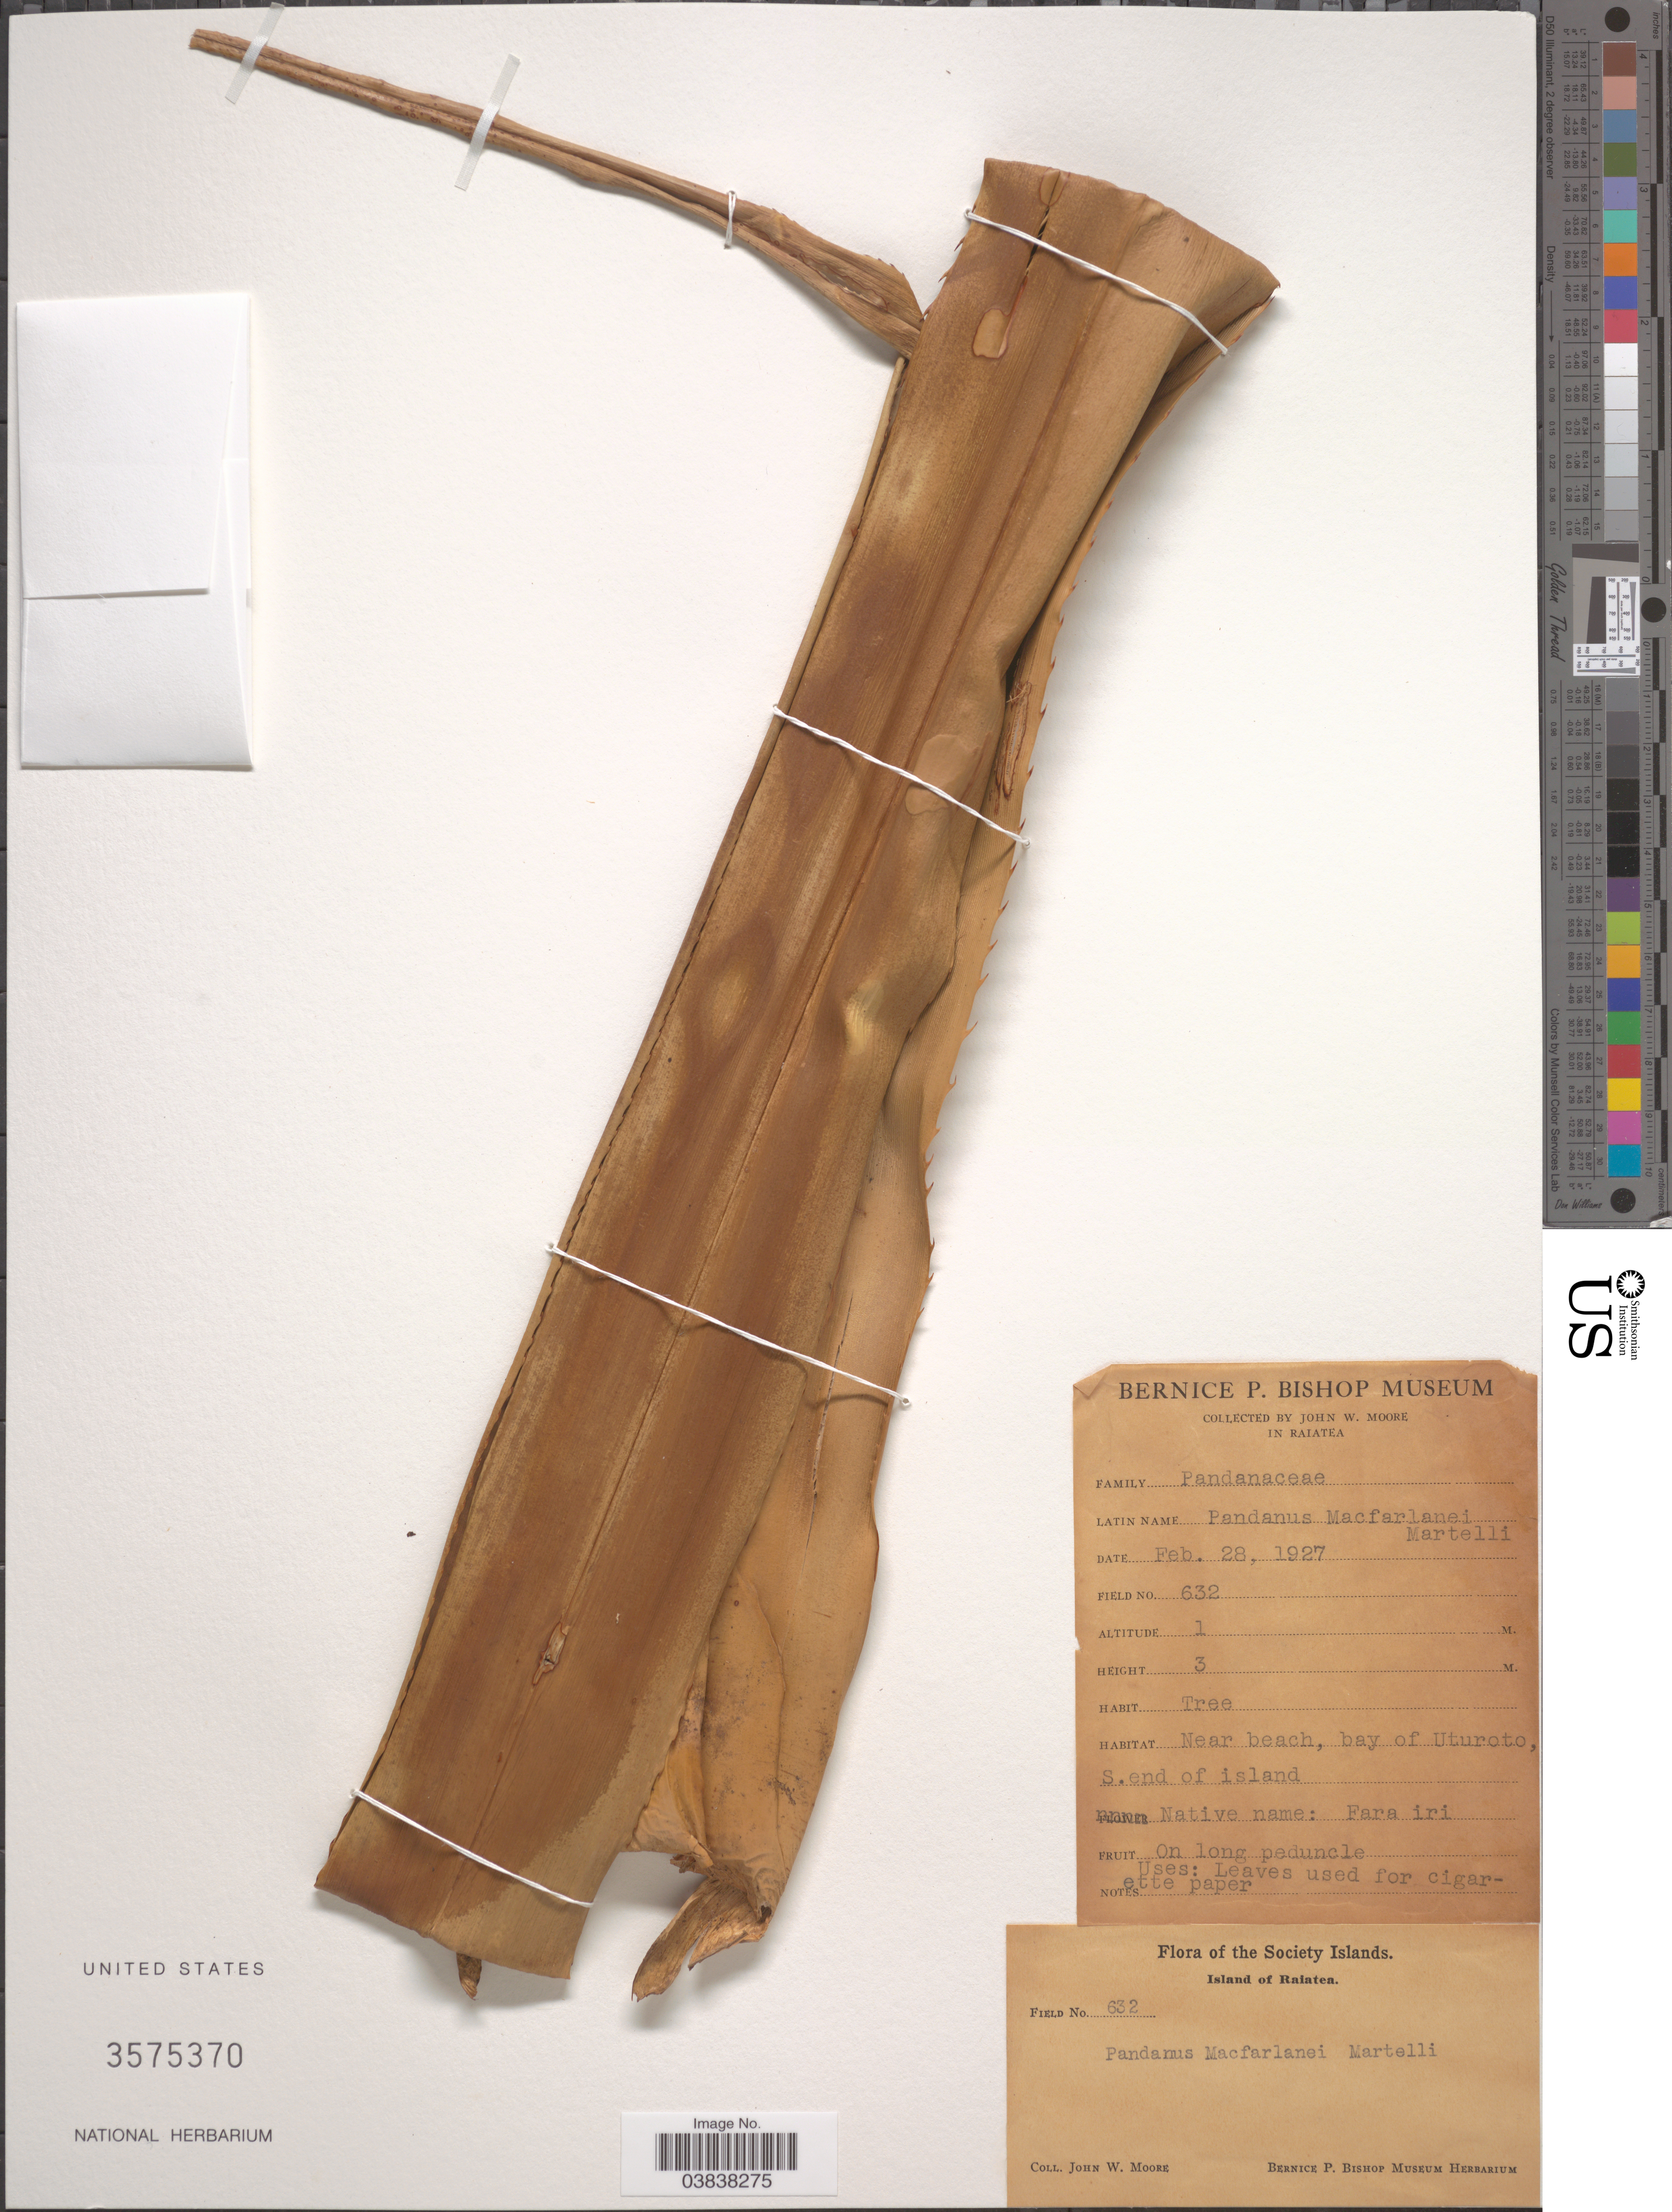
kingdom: Plantae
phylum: Tracheophyta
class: Liliopsida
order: Pandanales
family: Pandanaceae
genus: Pandanus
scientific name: Pandanus macfarlanei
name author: Martelli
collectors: J. Moore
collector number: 632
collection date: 1927-02-28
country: French Polynesia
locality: Society Islands. Island of Raiatea. Near beach, bay of Uturoto, S. end of island.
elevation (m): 1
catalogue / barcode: US 3575370